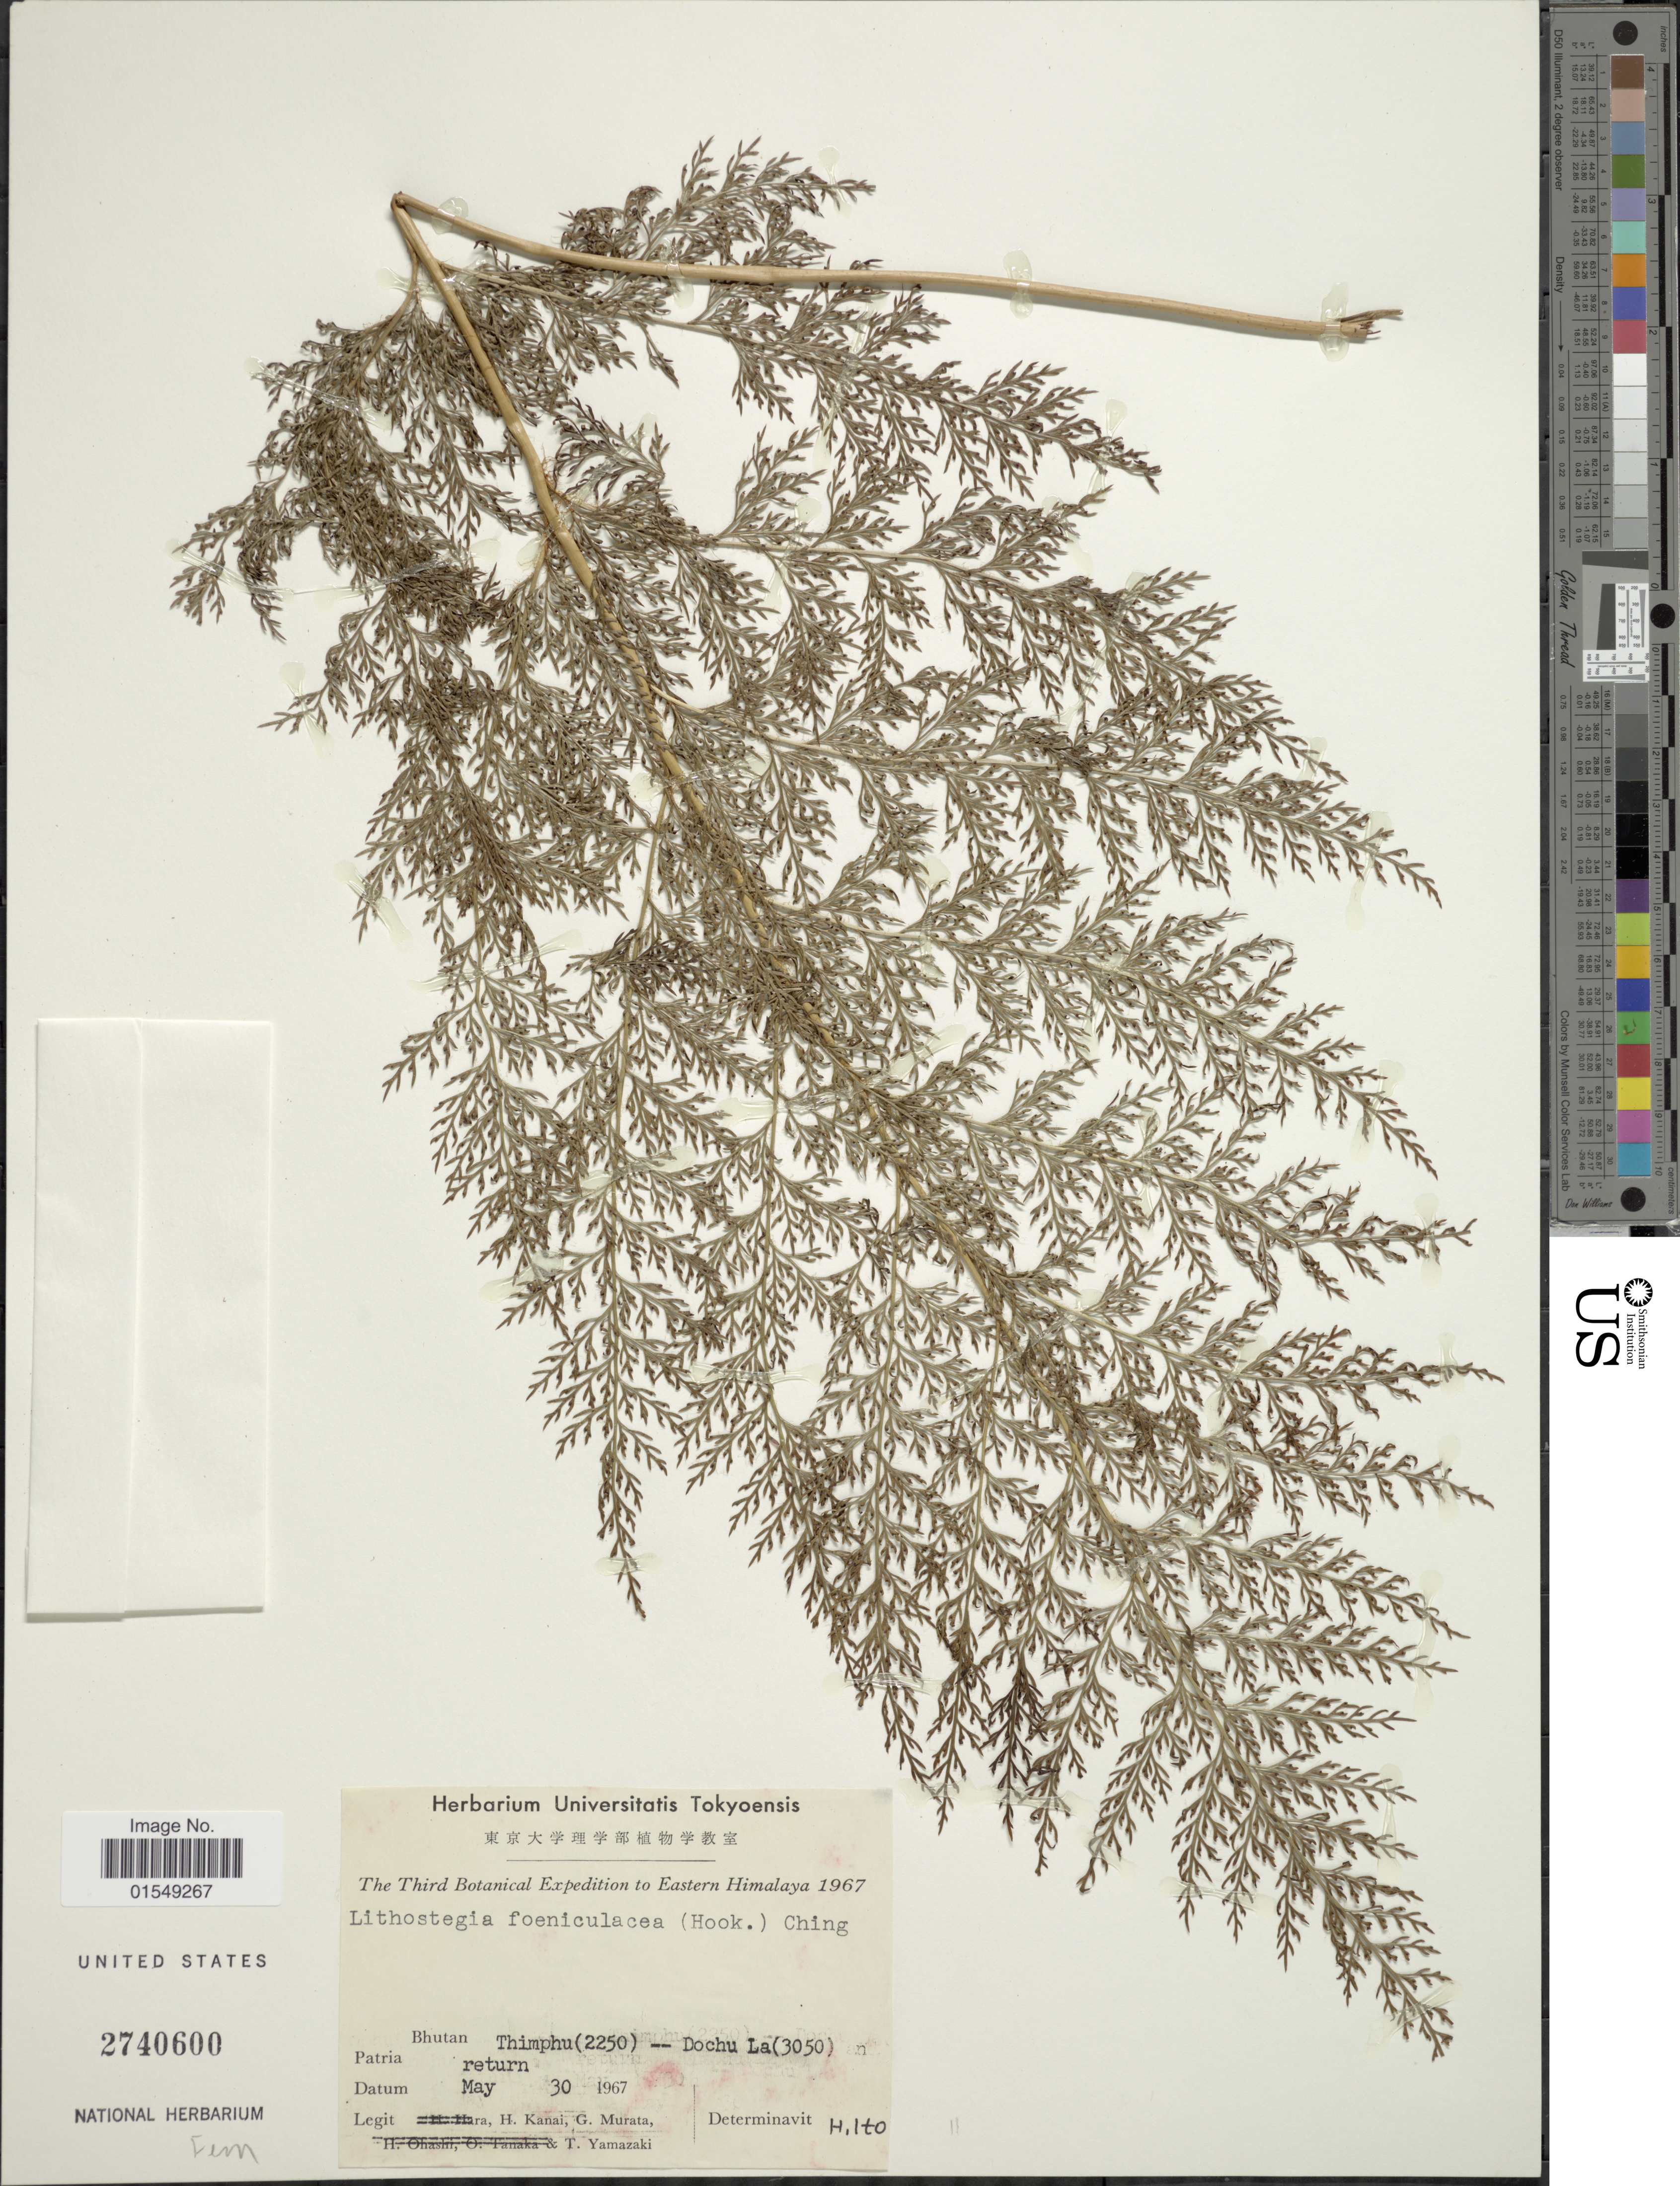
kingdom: Plantae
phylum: Tracheophyta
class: Polypodiopsida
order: Polypodiales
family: Dryopteridaceae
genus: Arachniodes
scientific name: Arachniodes superba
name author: Fraser-Jenk.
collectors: H. Kanai, G. Murata & T. Yamazaki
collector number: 11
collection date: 1967-05-30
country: Bhutan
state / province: Thimphu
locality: Thimphu--Dochu La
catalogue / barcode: US 2740600